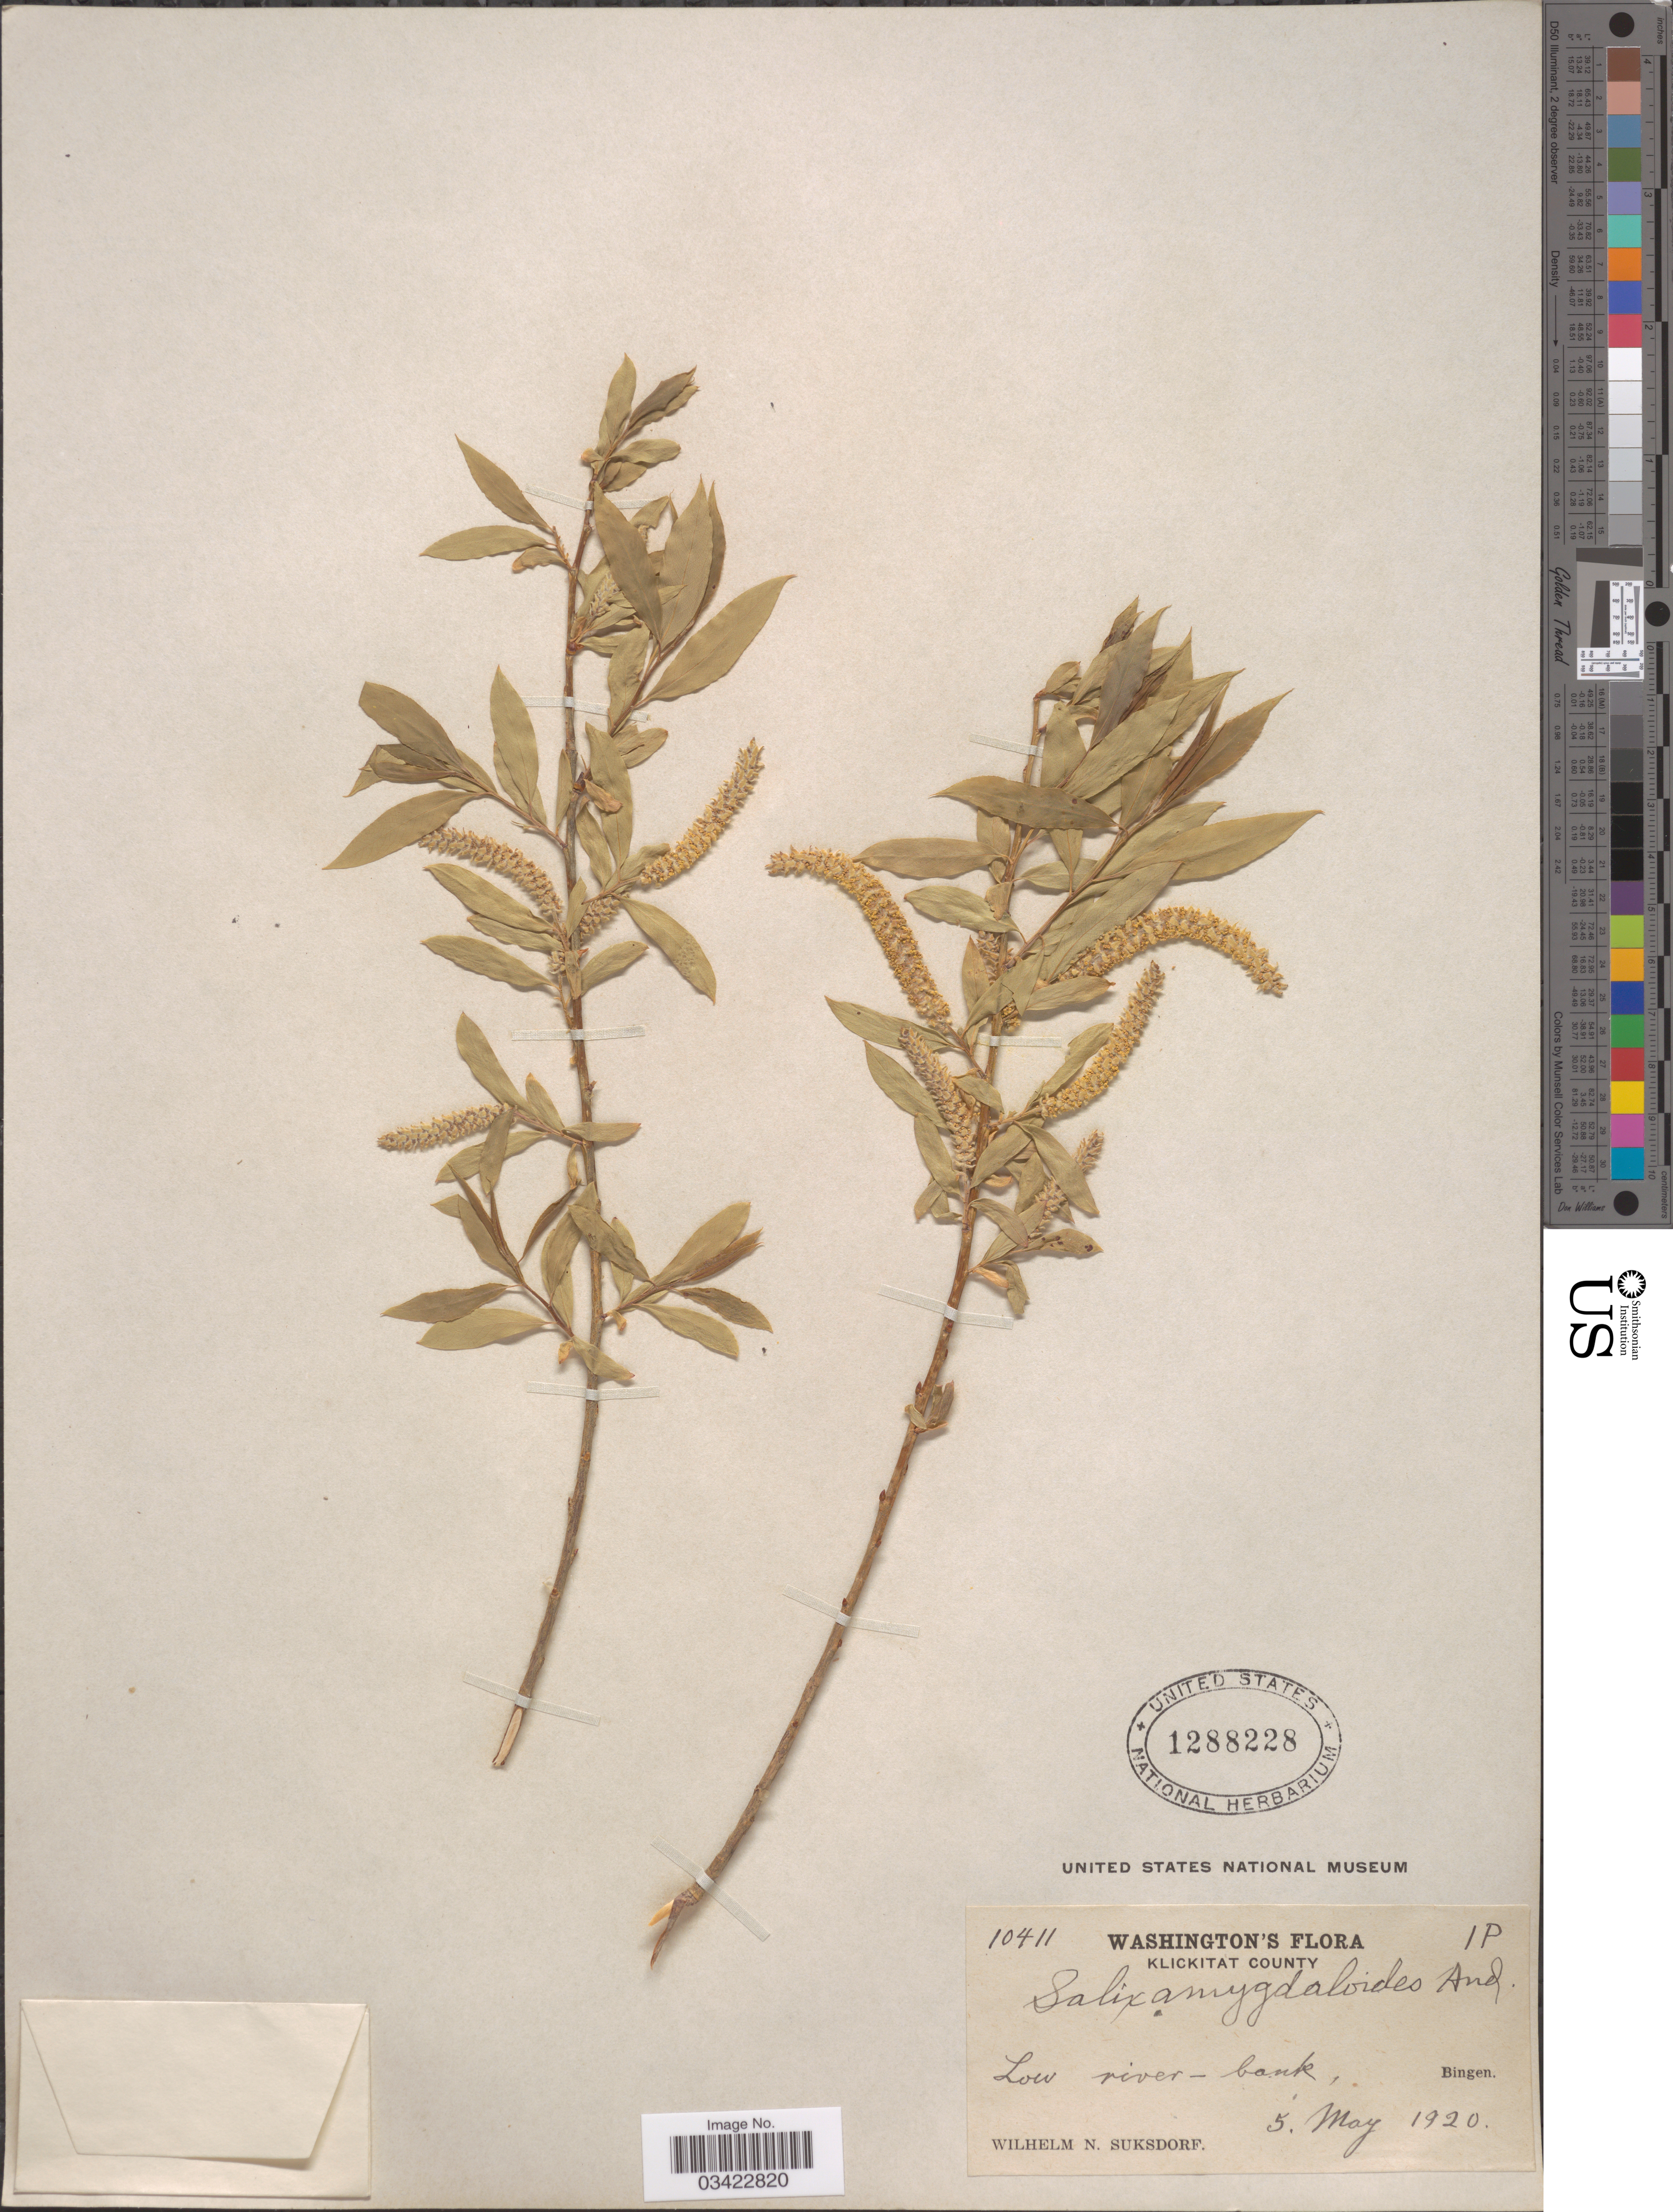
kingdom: Plantae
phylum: Tracheophyta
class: Magnoliopsida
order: Malpighiales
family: Salicaceae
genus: Salix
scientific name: Salix amygdaloides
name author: Andersson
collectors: W. N. Suksdorf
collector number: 10411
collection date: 1920-05-05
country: United States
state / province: Washington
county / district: Klickitat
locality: Klickitat County. Bingen.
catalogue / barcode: US 1288228